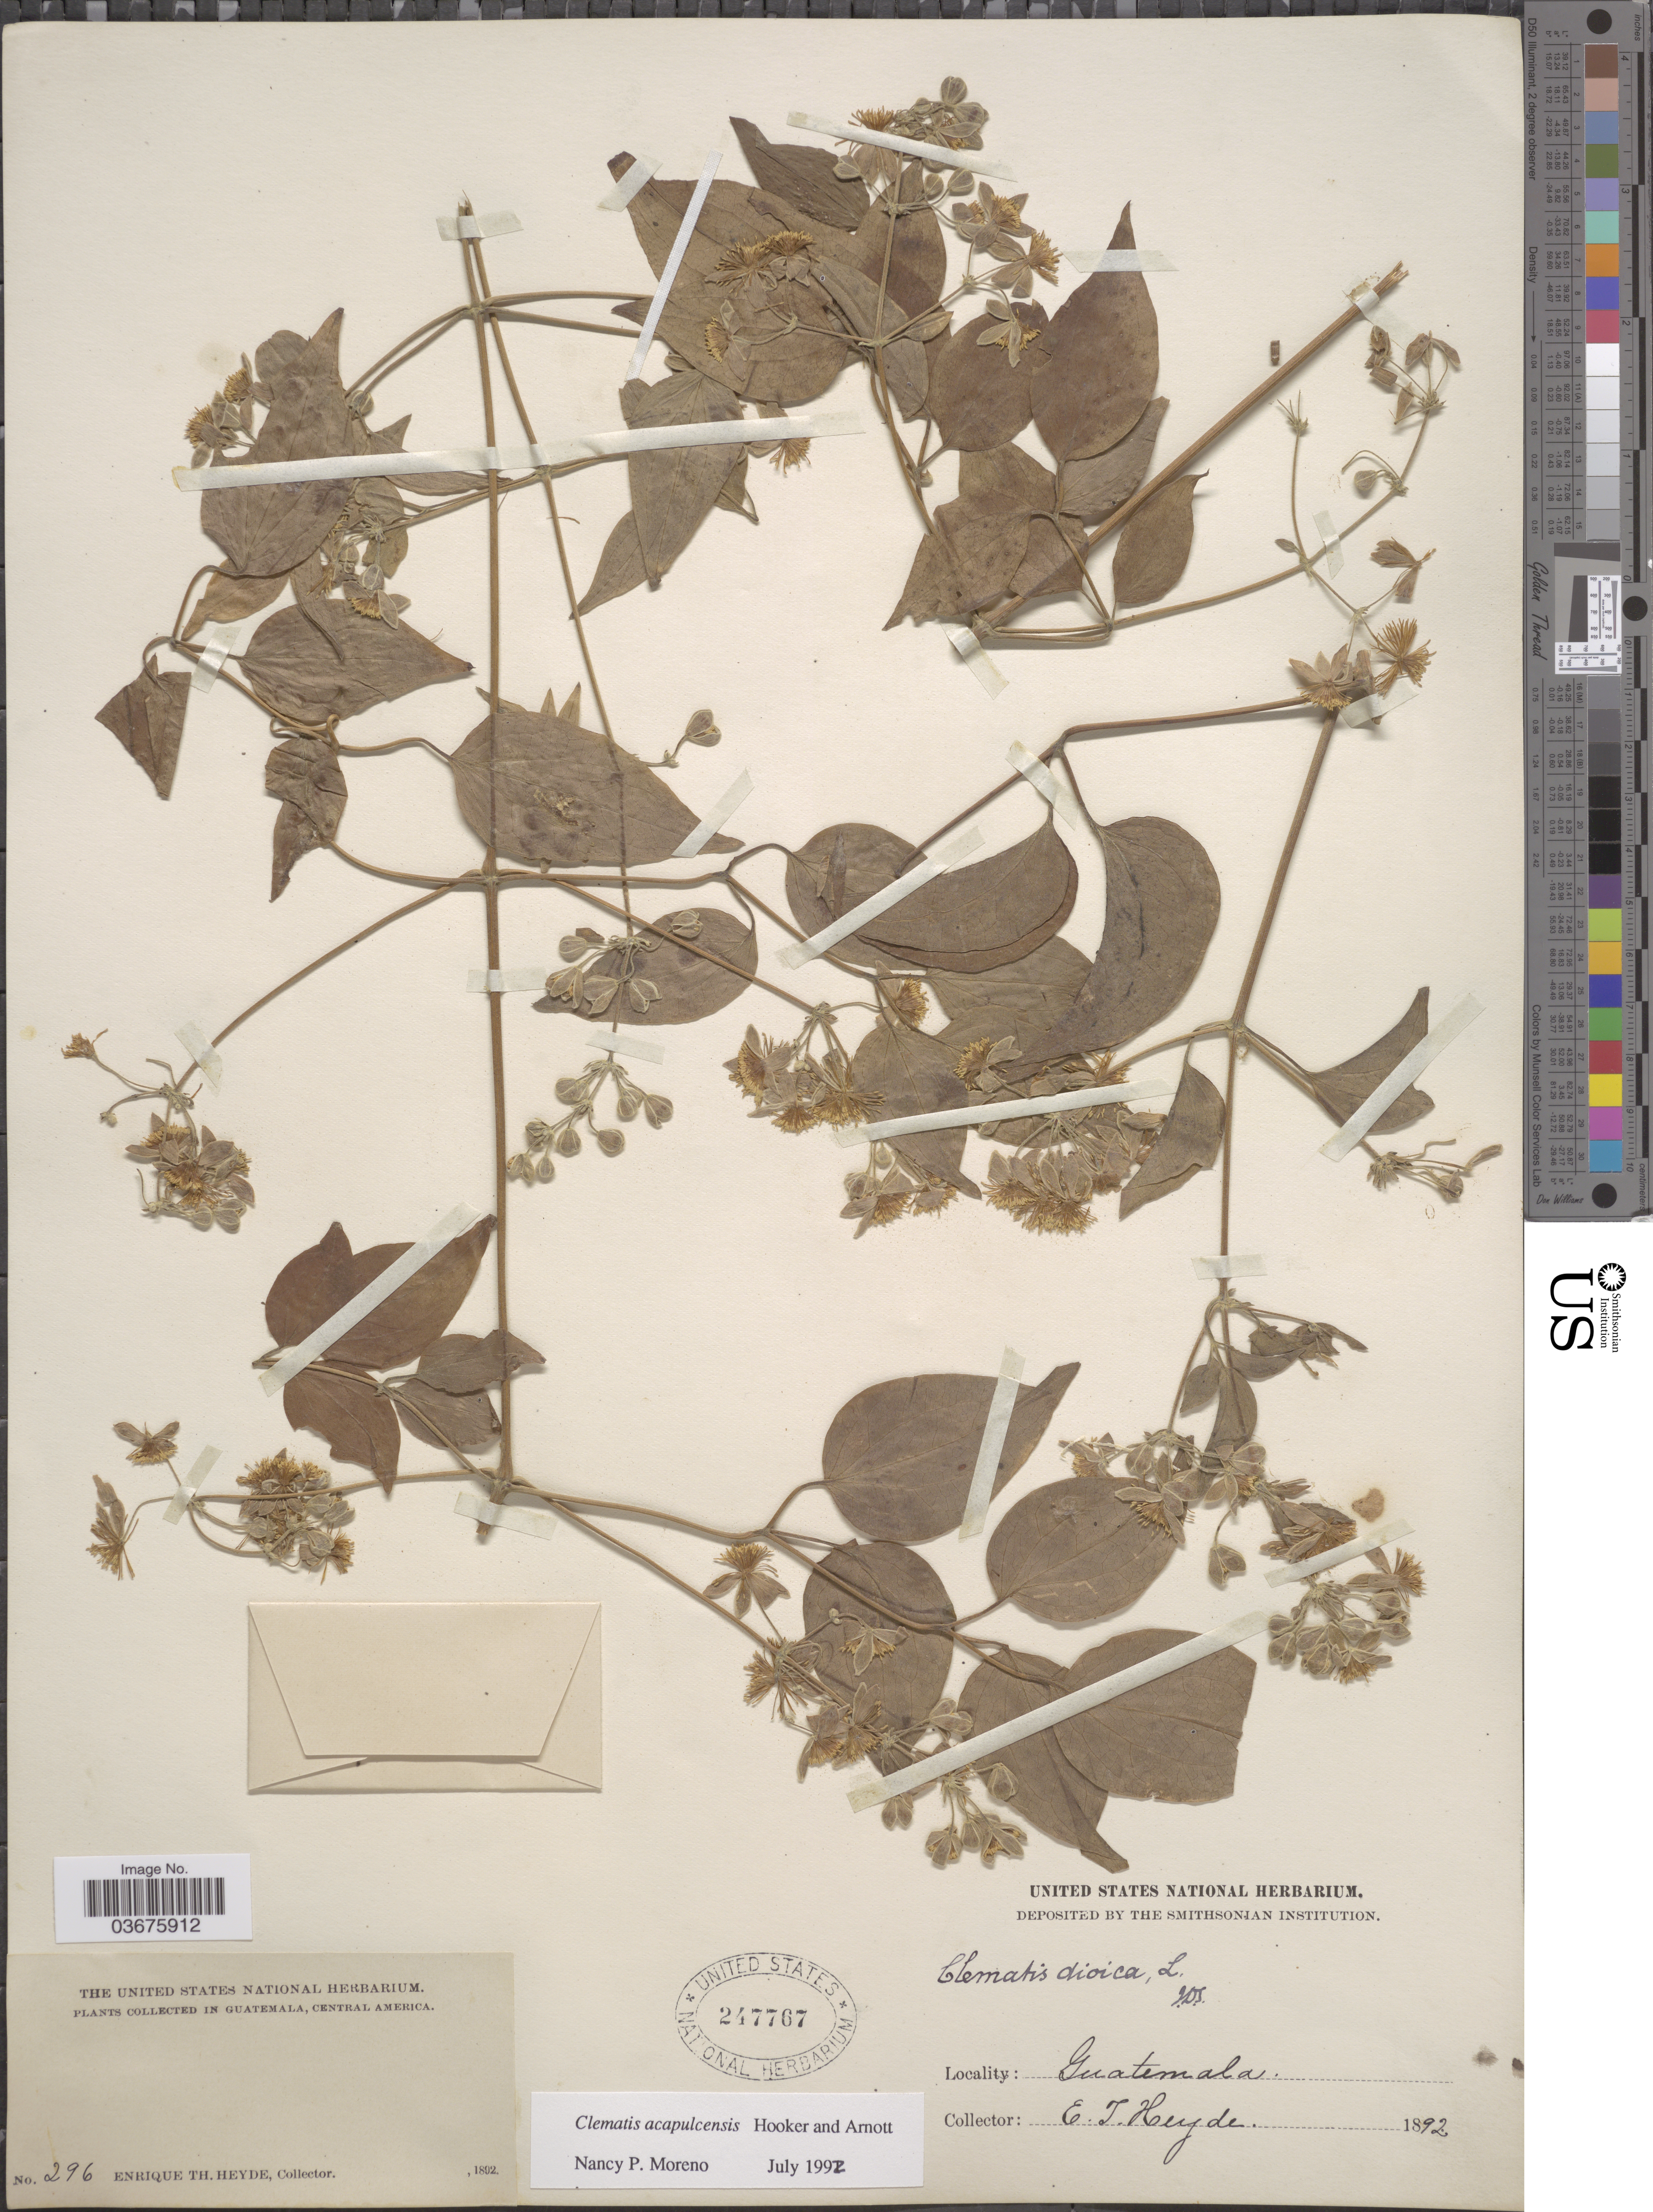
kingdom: Plantae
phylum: Tracheophyta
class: Magnoliopsida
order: Ranunculales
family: Ranunculaceae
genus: Clematis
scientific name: Clematis acapulcensis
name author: Hook. & Arn.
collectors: E. T. Heyde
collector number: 296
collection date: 1892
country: Guatemala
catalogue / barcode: US 247767